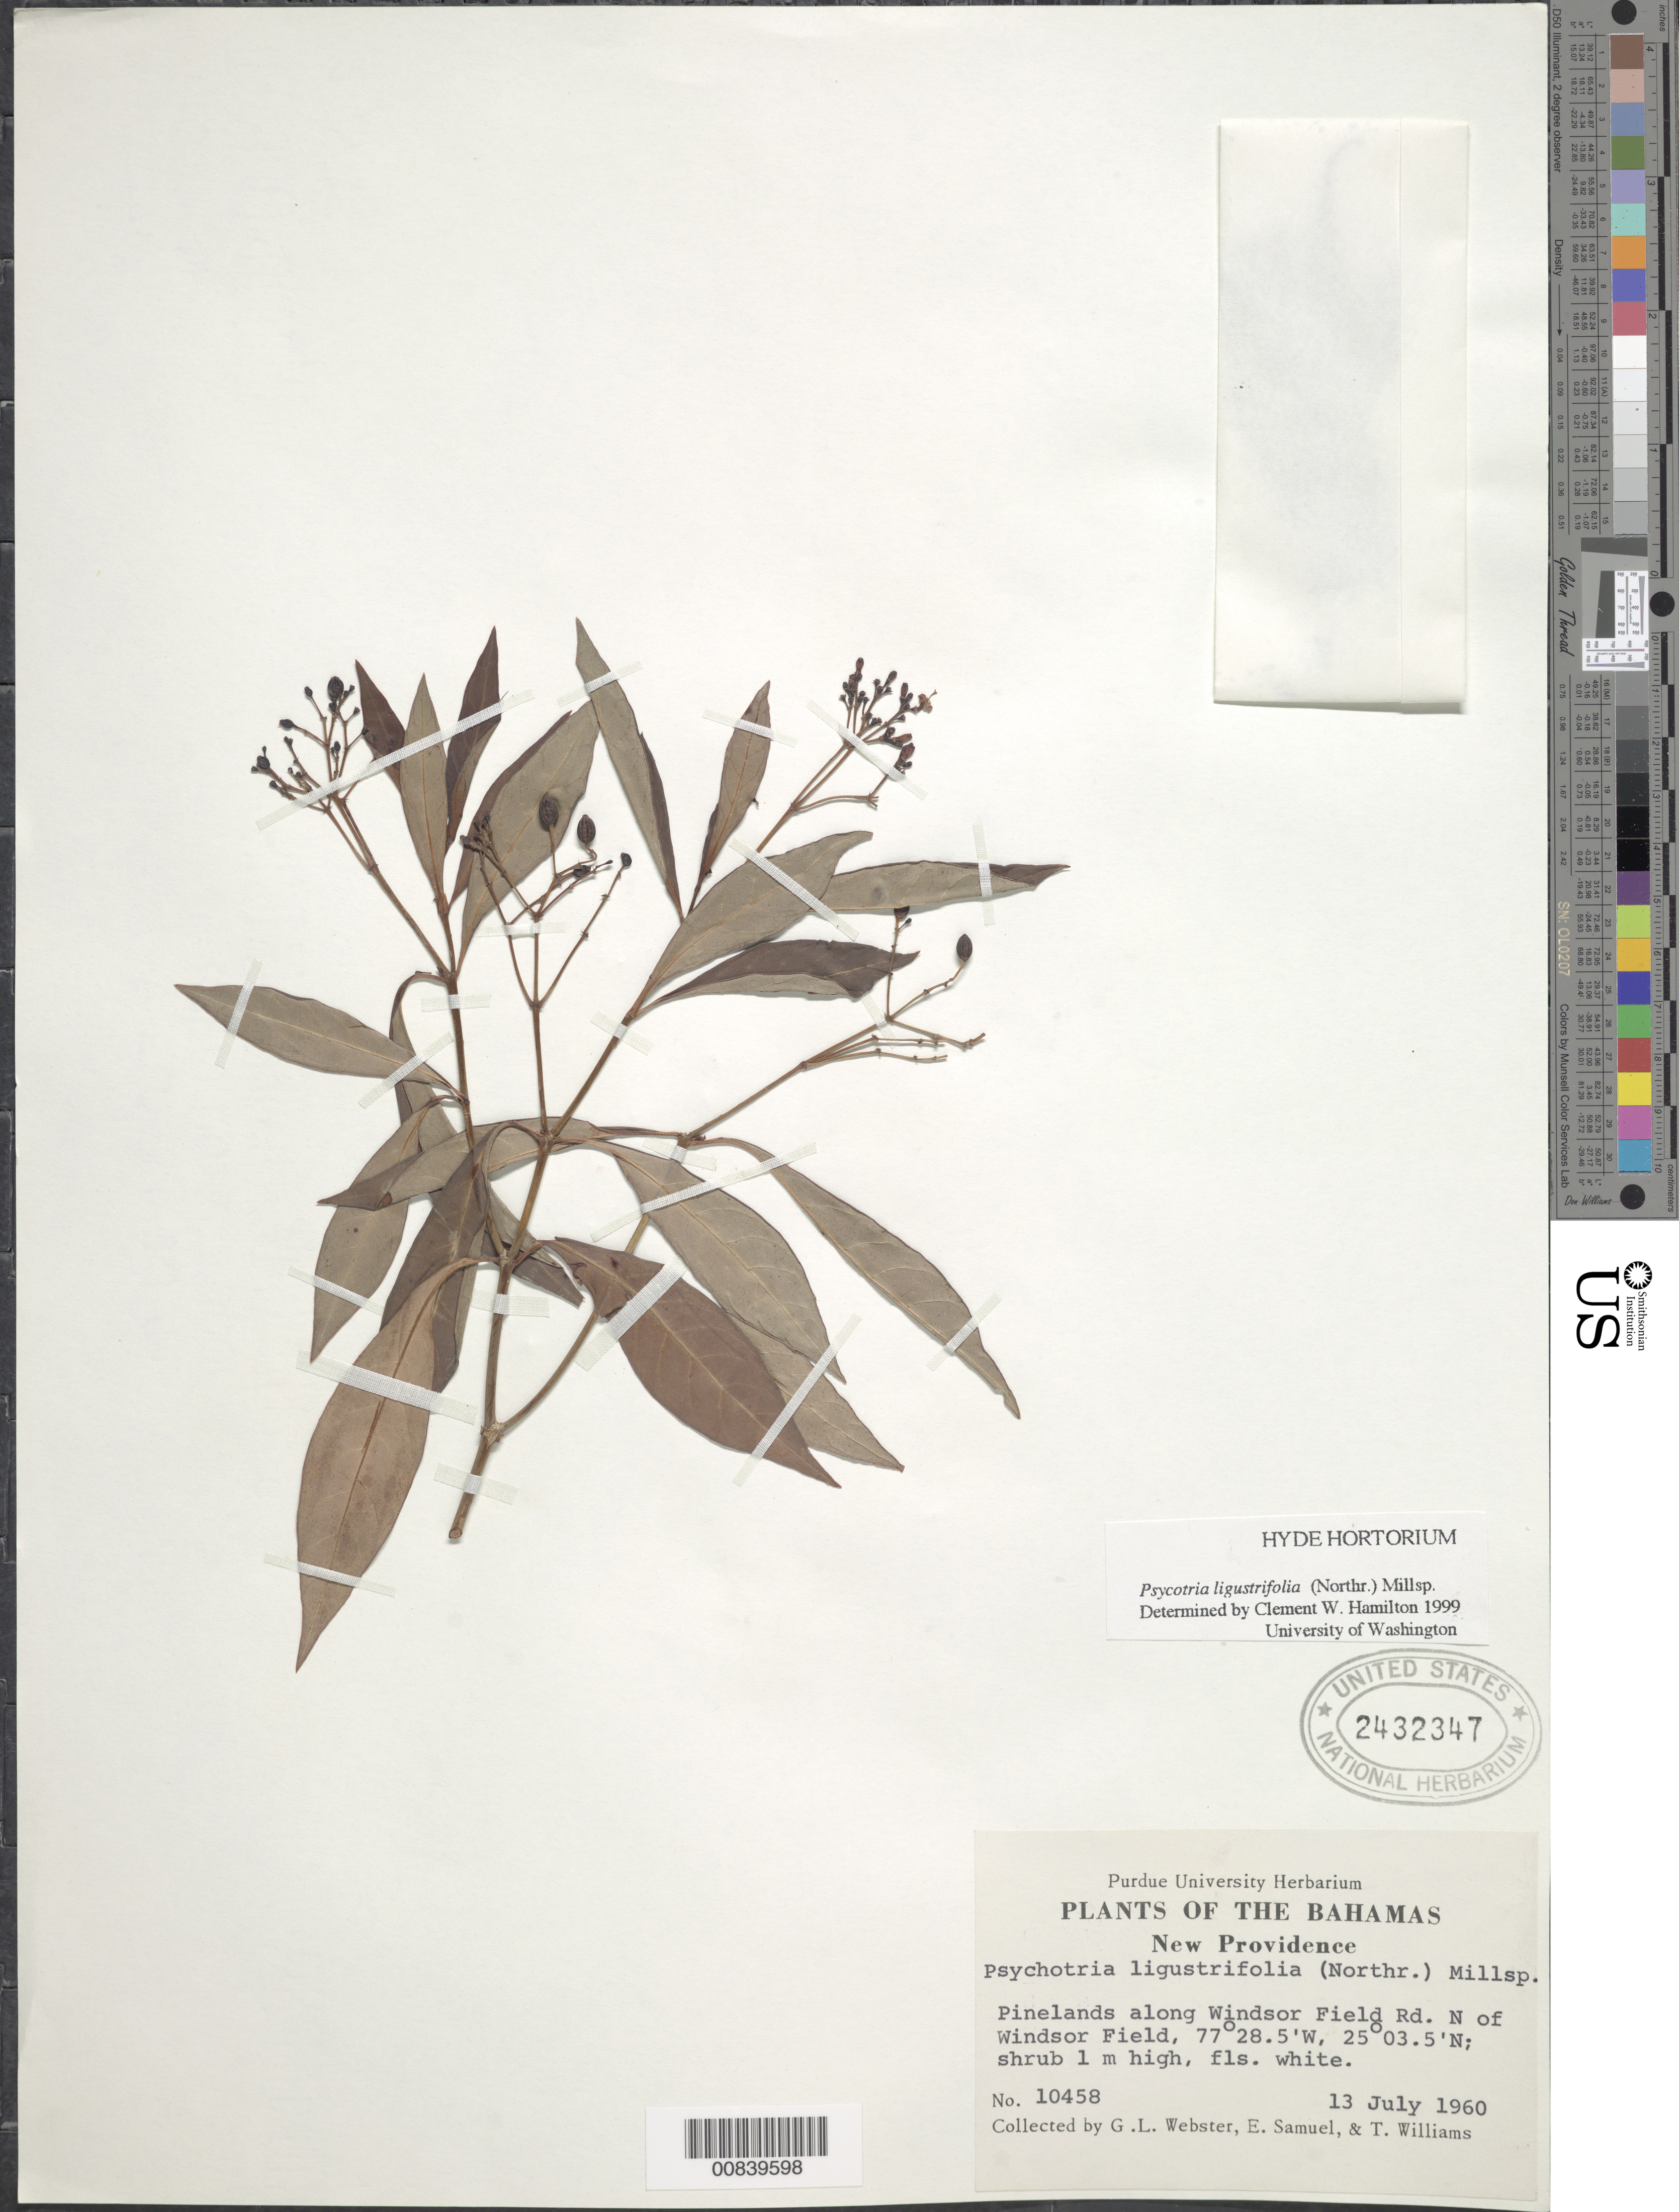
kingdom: Plantae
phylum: Tracheophyta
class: Magnoliopsida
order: Gentianales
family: Rubiaceae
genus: Psychotria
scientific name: Psychotria ligustrifolia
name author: (Northr.) Millsp.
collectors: G. L. Webster, E. Samuel & T. Williams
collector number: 10458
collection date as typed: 13 Jul 1960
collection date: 1960-07-13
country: Bahamas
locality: New Providence. Pinelands along Windsor Field Rd,. N of Windsor Field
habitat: Pinelands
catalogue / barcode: US 2432347